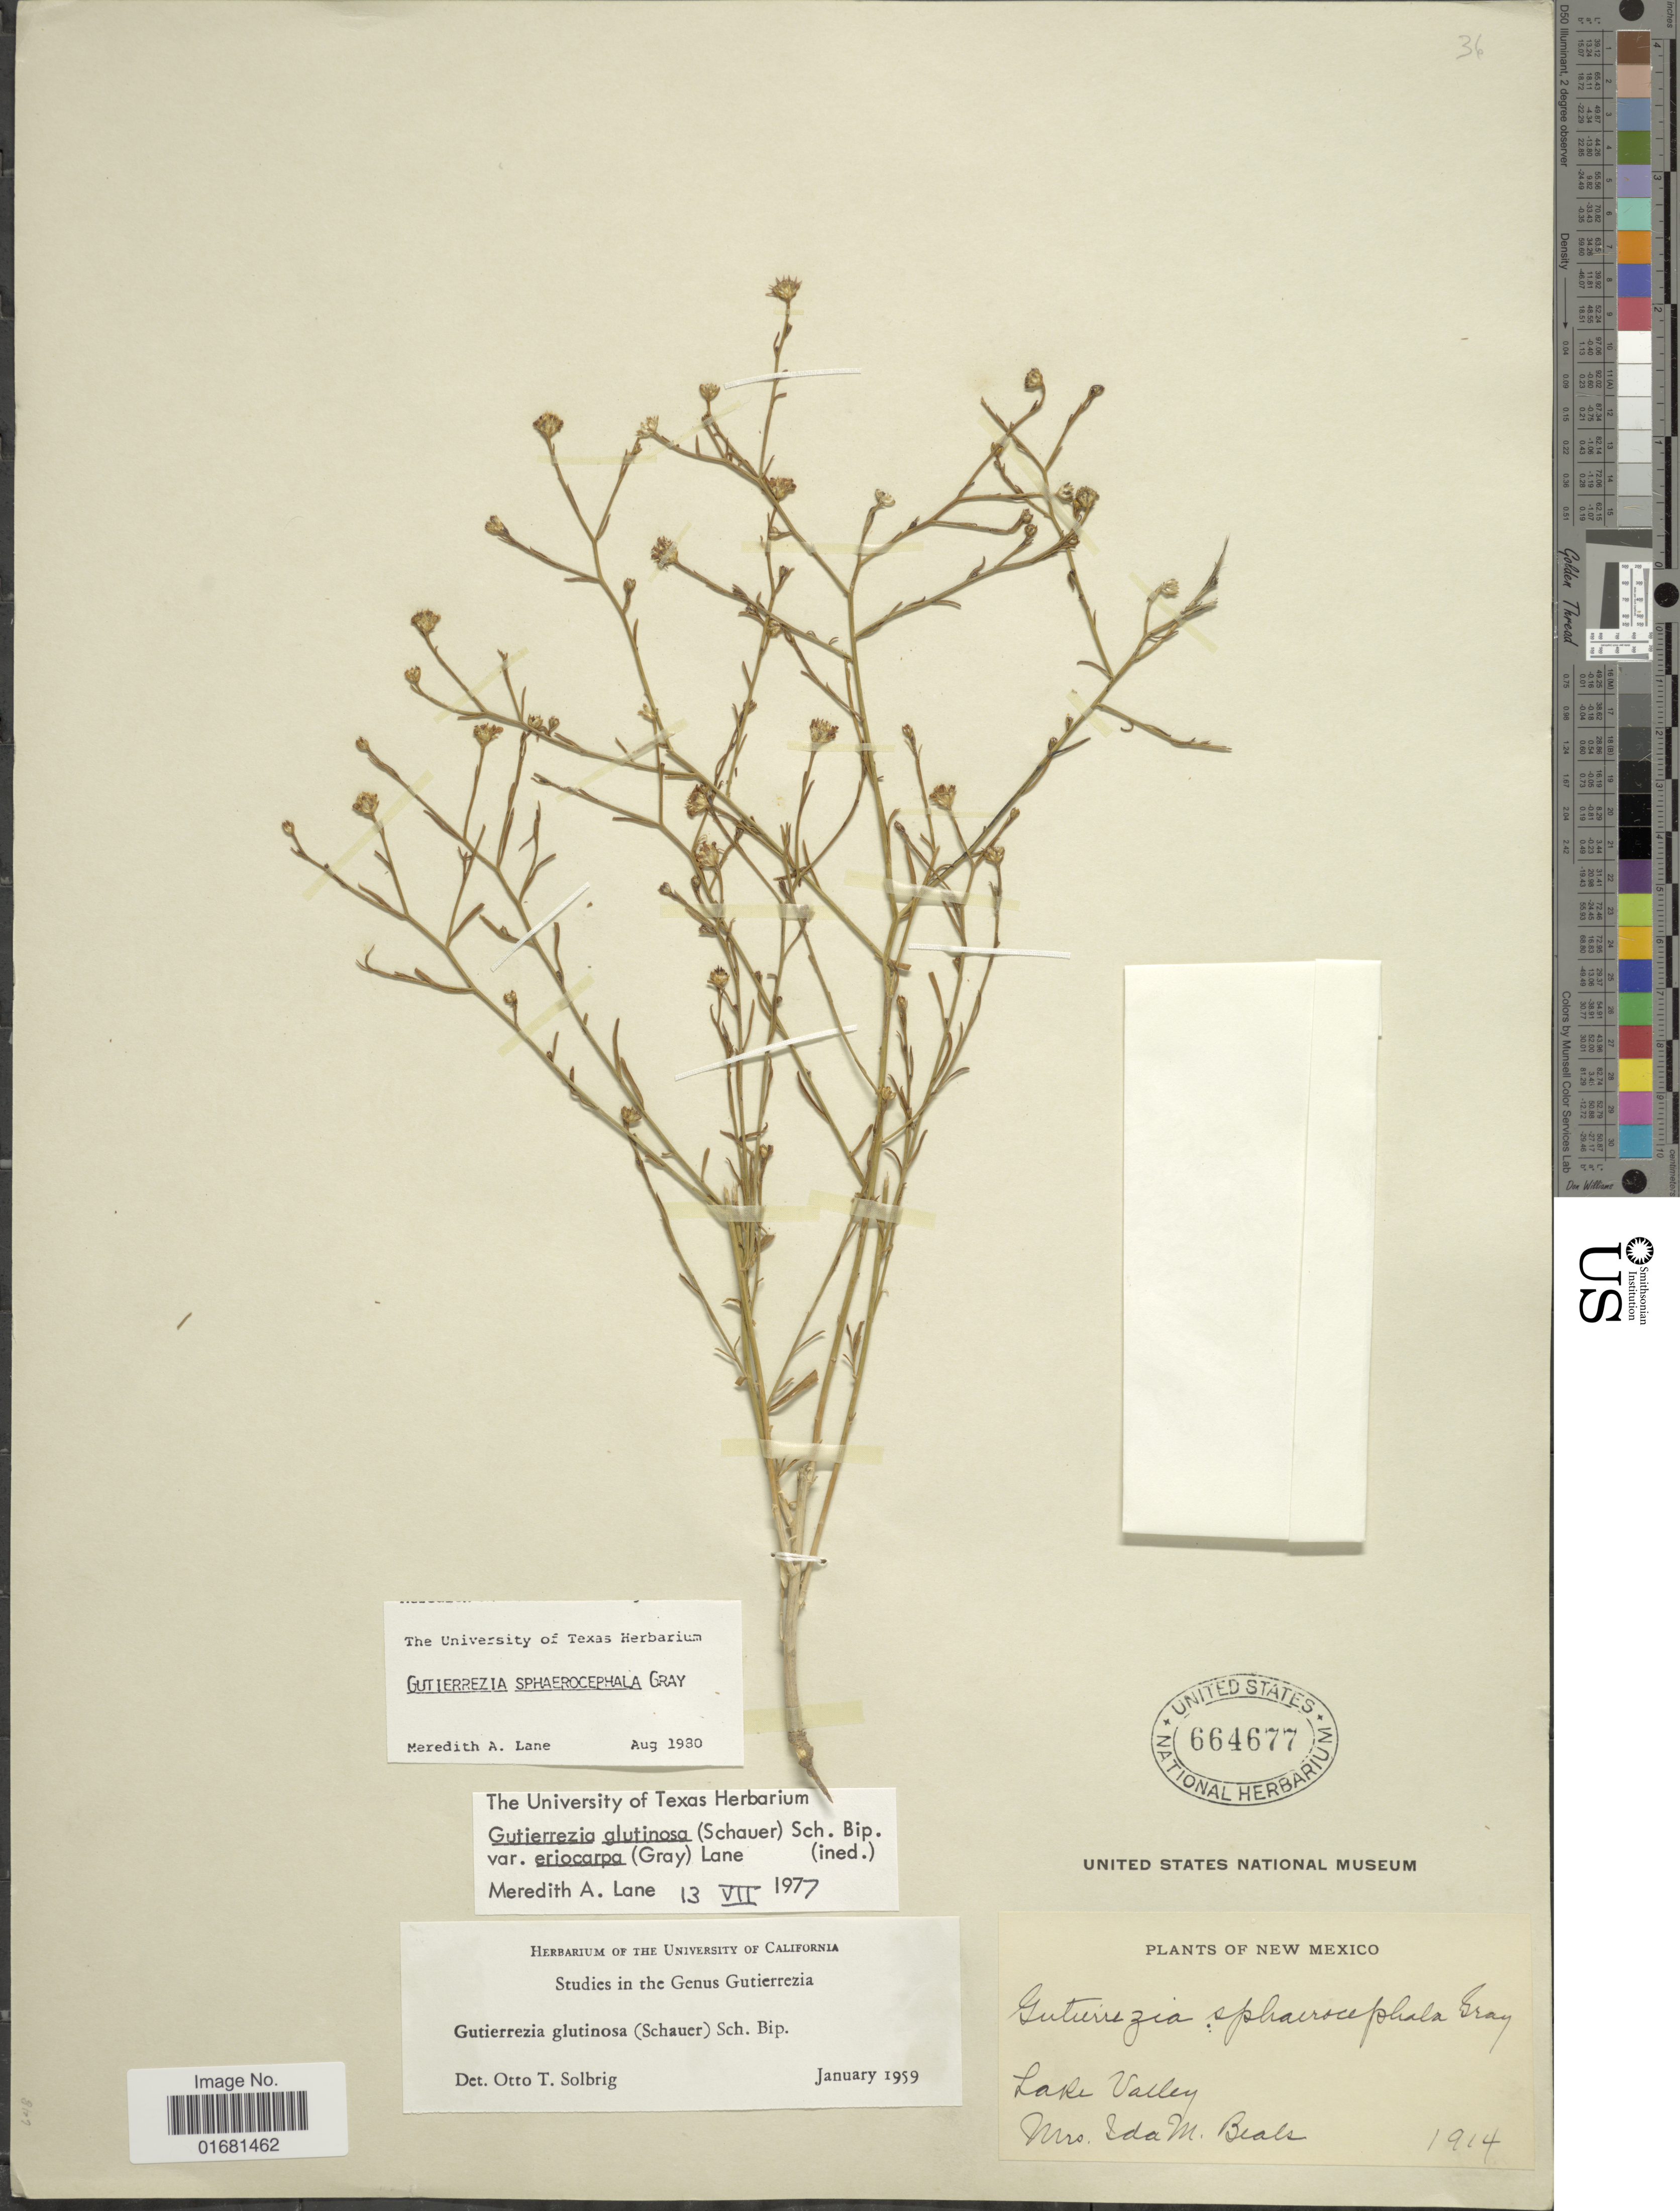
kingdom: Plantae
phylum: Tracheophyta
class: Magnoliopsida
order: Asterales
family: Asteraceae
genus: Gutierrezia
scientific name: Gutierrezia sphaerocephala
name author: A. Gray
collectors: I. M. Beals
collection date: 1914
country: United States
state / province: New Mexico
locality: Lake Valley, New Mexico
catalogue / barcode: US 664677